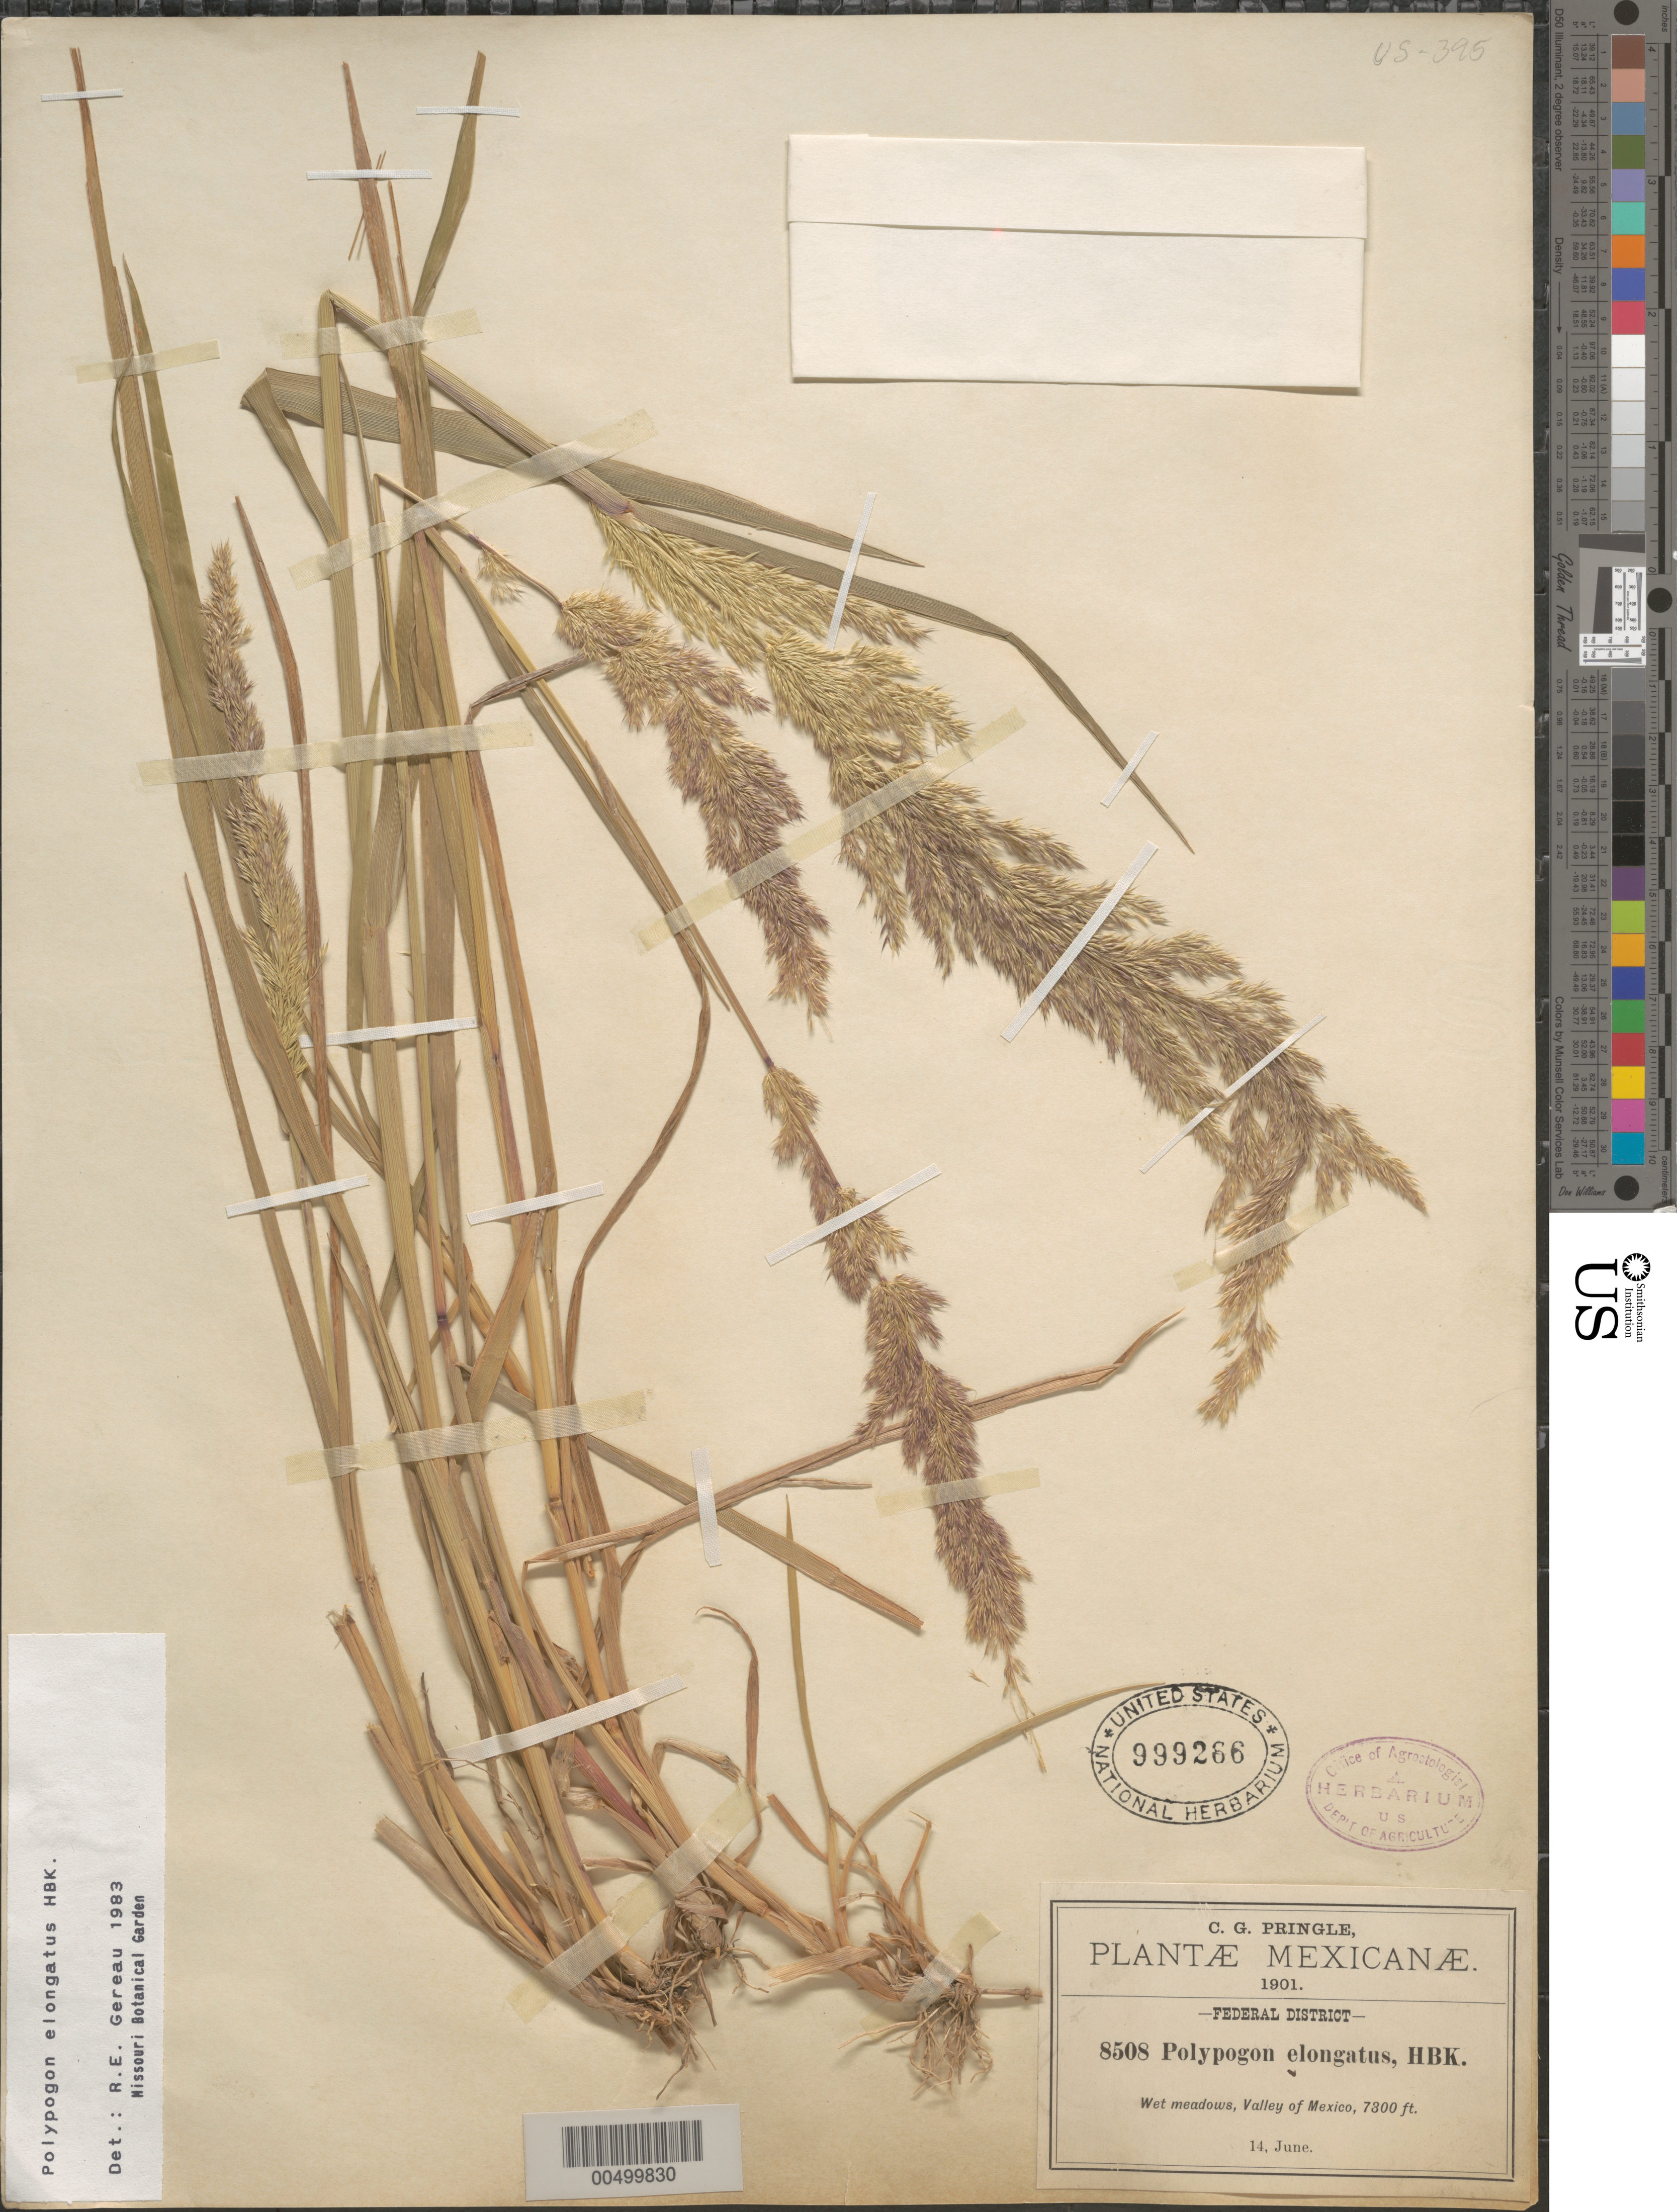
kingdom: Plantae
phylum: Tracheophyta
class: Liliopsida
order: Poales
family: Poaceae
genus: Chaetotropis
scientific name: Chaetotropis elongata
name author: (Kunth) Björkman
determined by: Poaceae Reorganization Project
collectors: C. G. Pringle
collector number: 8508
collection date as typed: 14 Jun 1901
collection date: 1901-06-14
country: Mexico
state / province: Distrito Federal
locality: Valley of Mexico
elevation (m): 2225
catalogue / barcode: US 999266